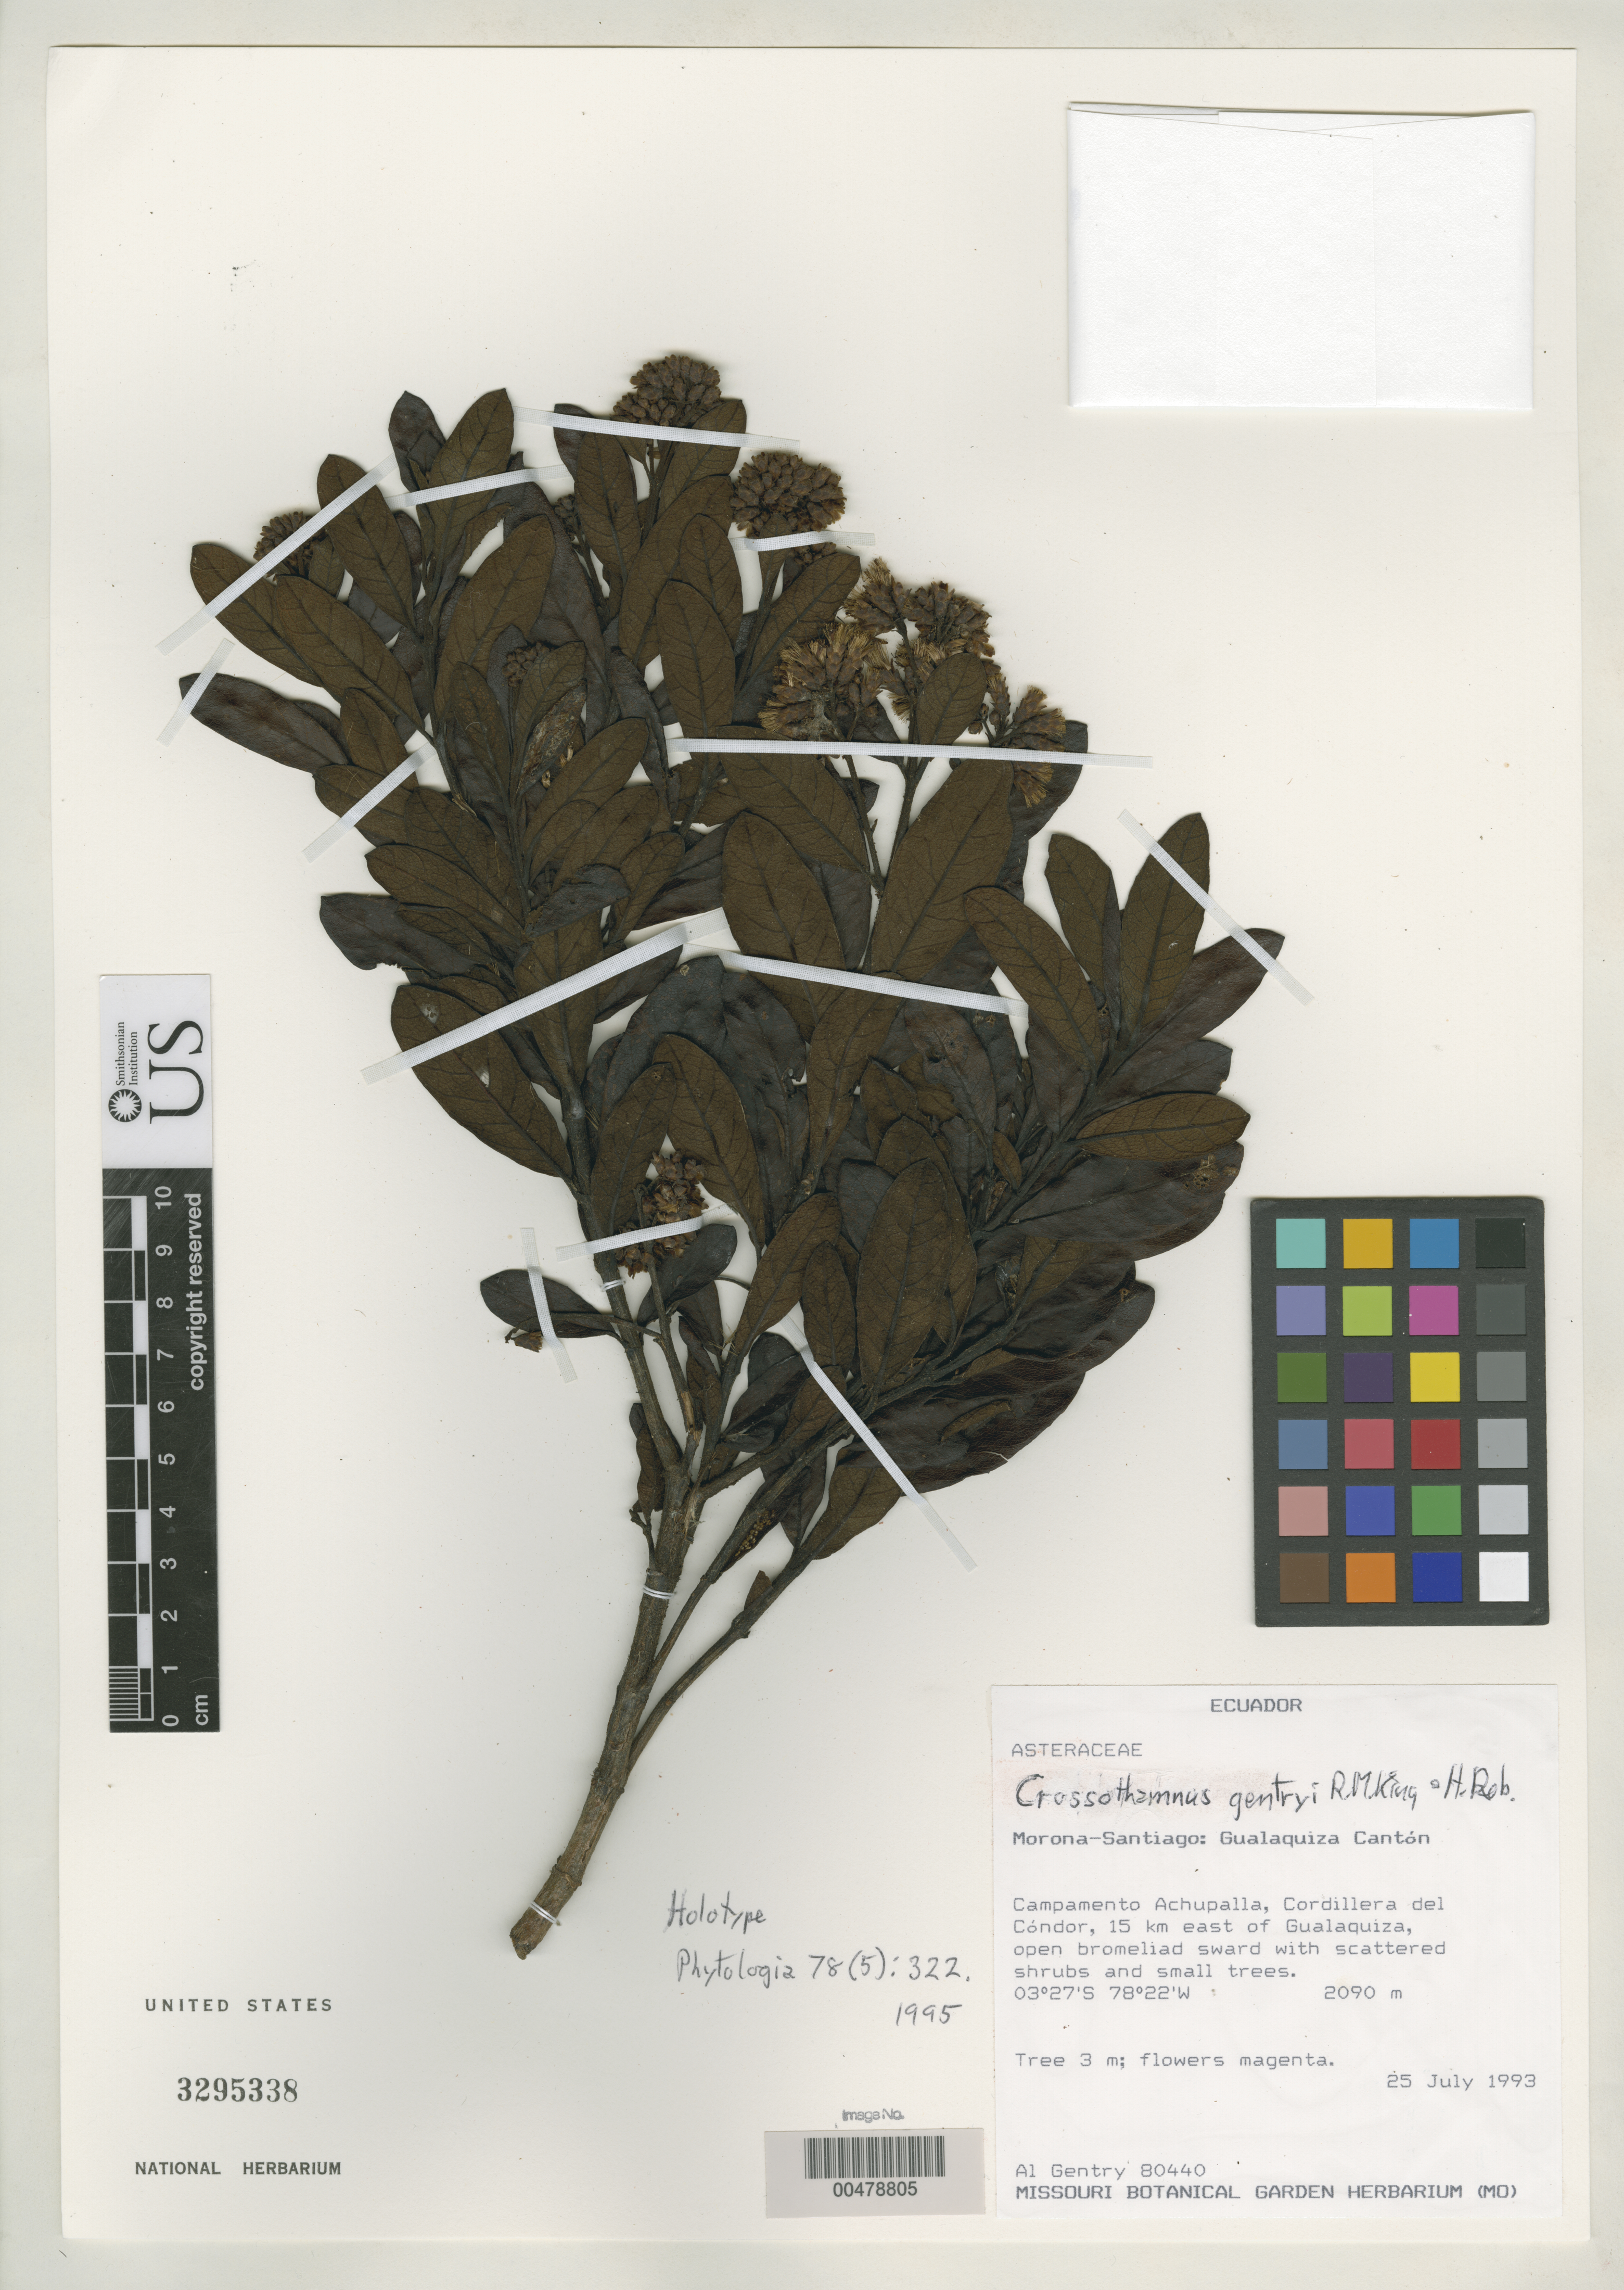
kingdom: Plantae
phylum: Tracheophyta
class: Magnoliopsida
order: Asterales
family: Asteraceae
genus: Crossothamnus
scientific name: Crossothamnus gentryi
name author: R.M. King & H. Rob.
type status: Holotype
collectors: A. H. Gentry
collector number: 80440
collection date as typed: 25 Jul 1993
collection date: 1993-07-25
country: Ecuador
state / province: Morona-Santiago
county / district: Gualaquiza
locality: Campamento Achupalla, Cordillera del Condor, 15 km E of Gualaquiza.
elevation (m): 2090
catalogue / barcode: US 3295338